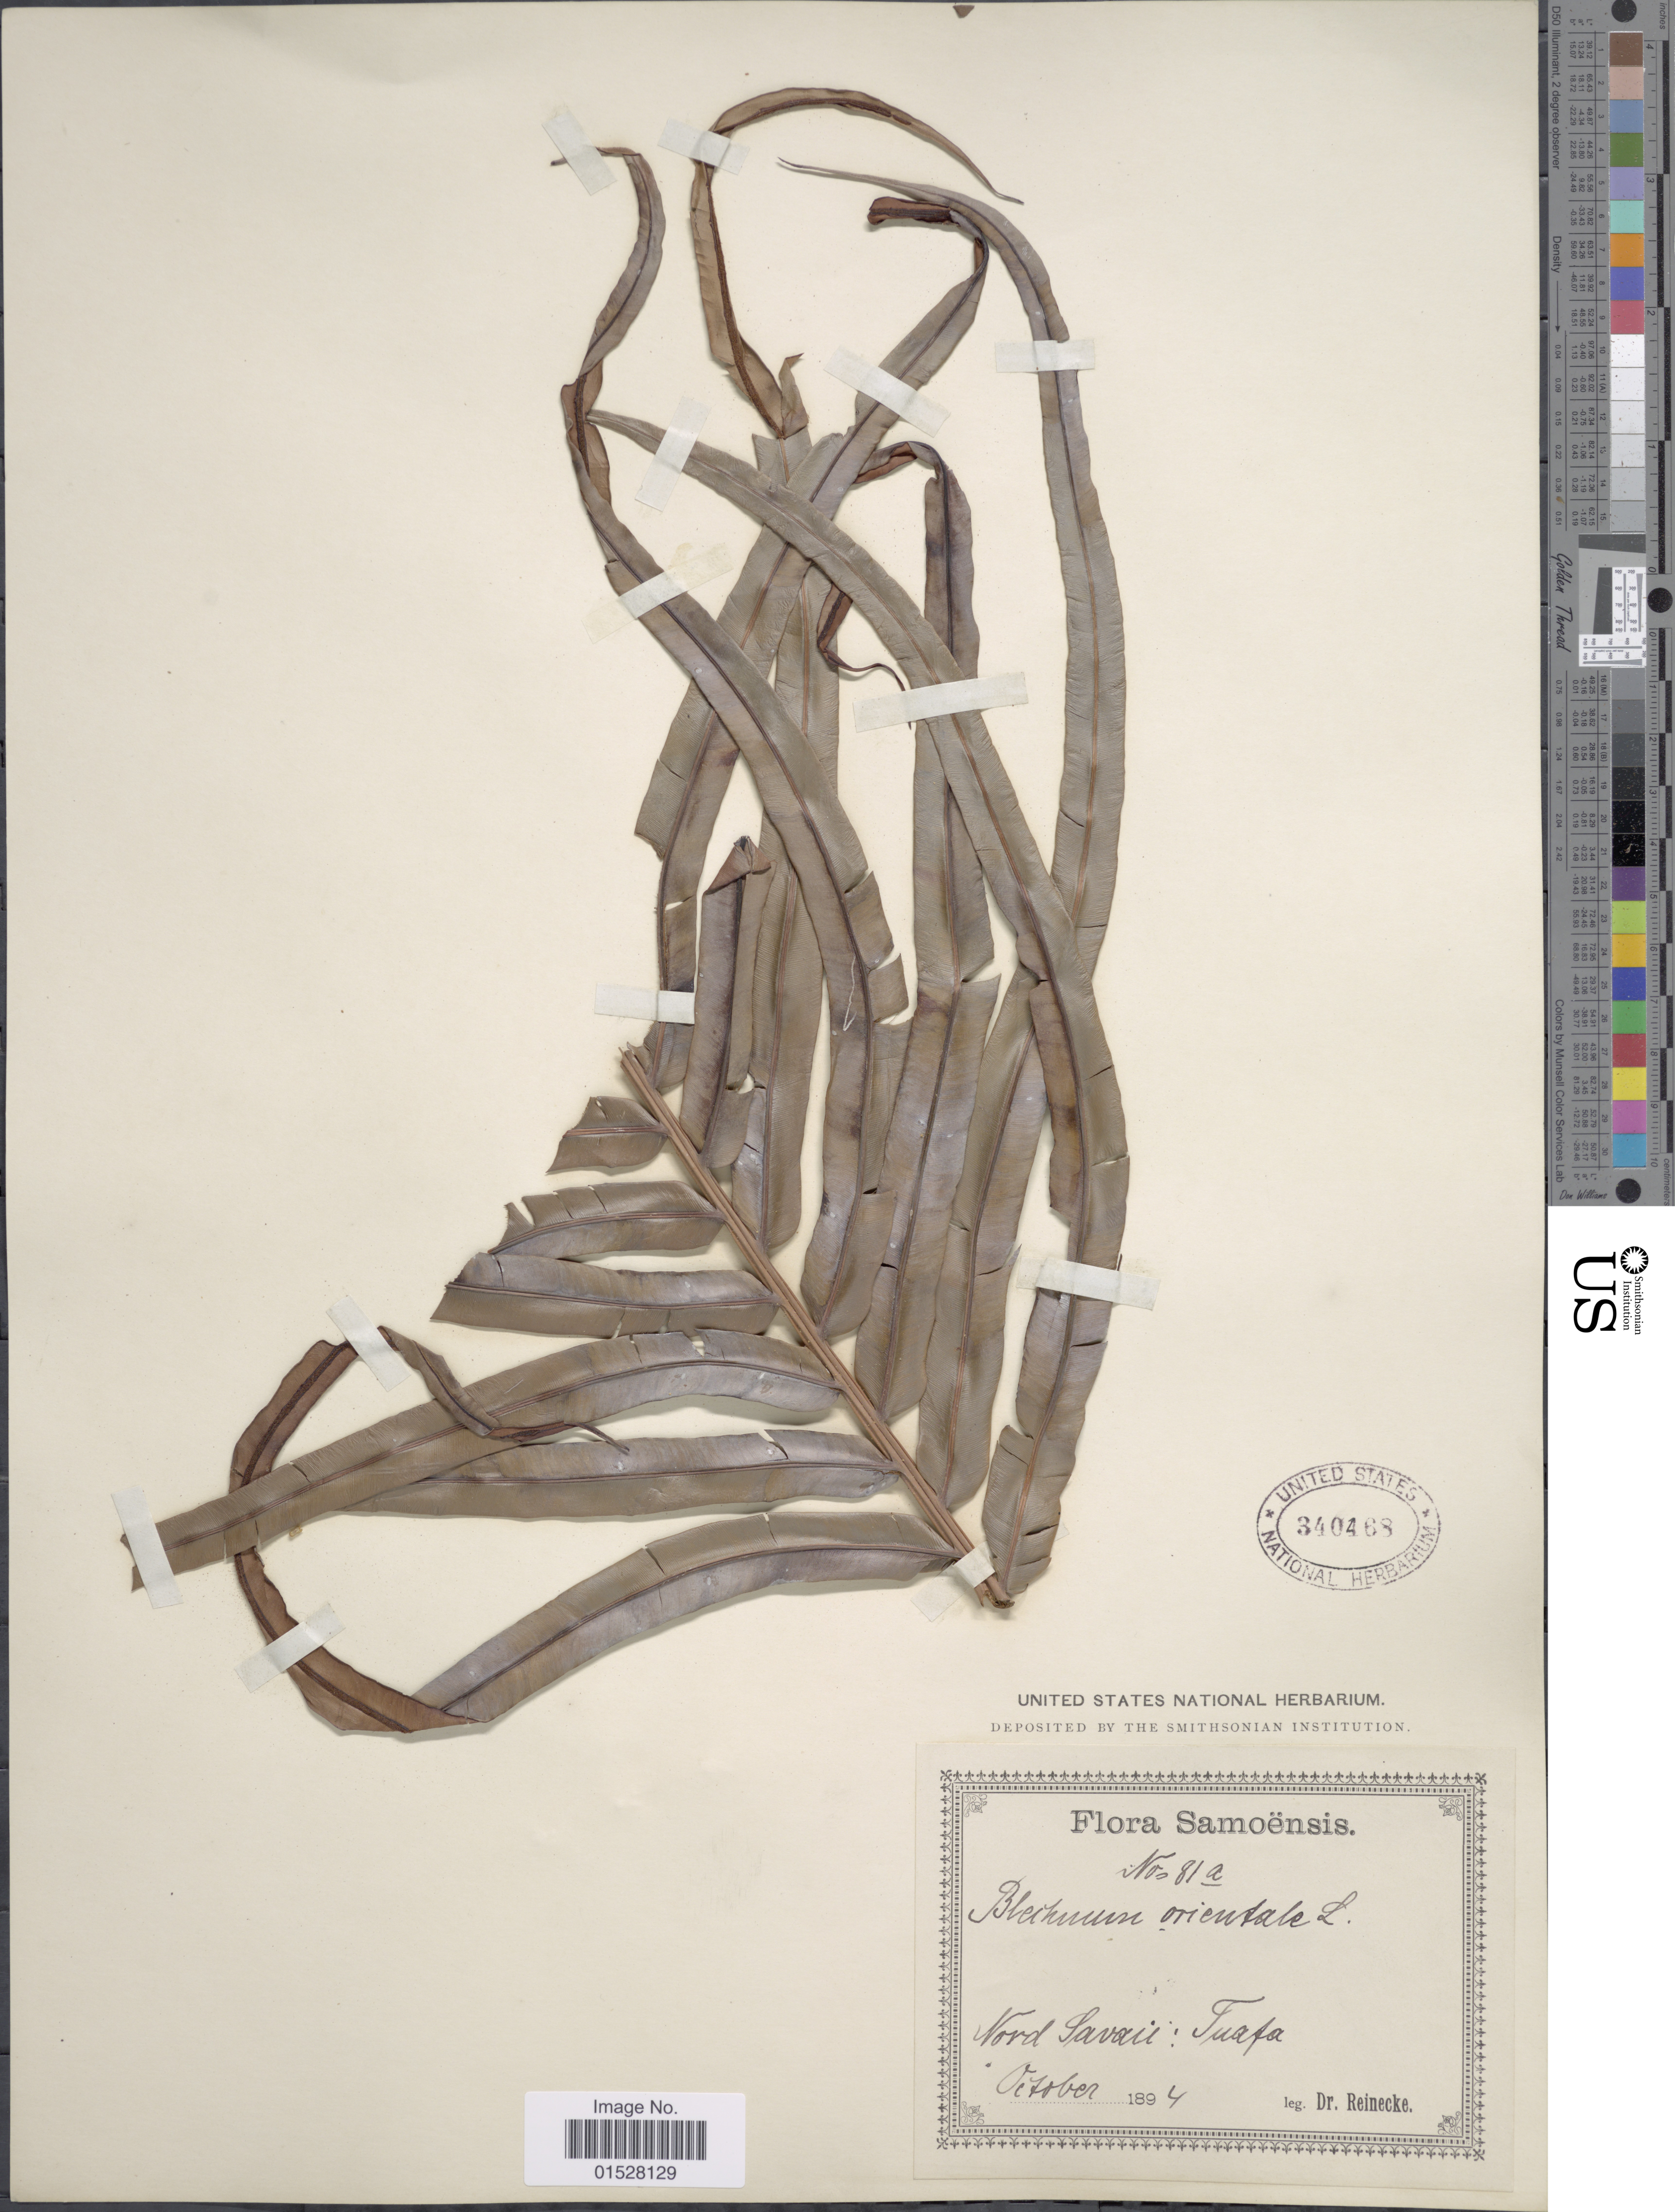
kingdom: Plantae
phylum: Tracheophyta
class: Polypodiopsida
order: Polypodiales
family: Blechnaceae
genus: Blechnum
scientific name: Blechnum orientale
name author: L.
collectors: -- Reinecke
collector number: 81a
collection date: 1894-10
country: Samoa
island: Savai'i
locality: Nord Savaii: Tuafa.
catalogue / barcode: US 340468